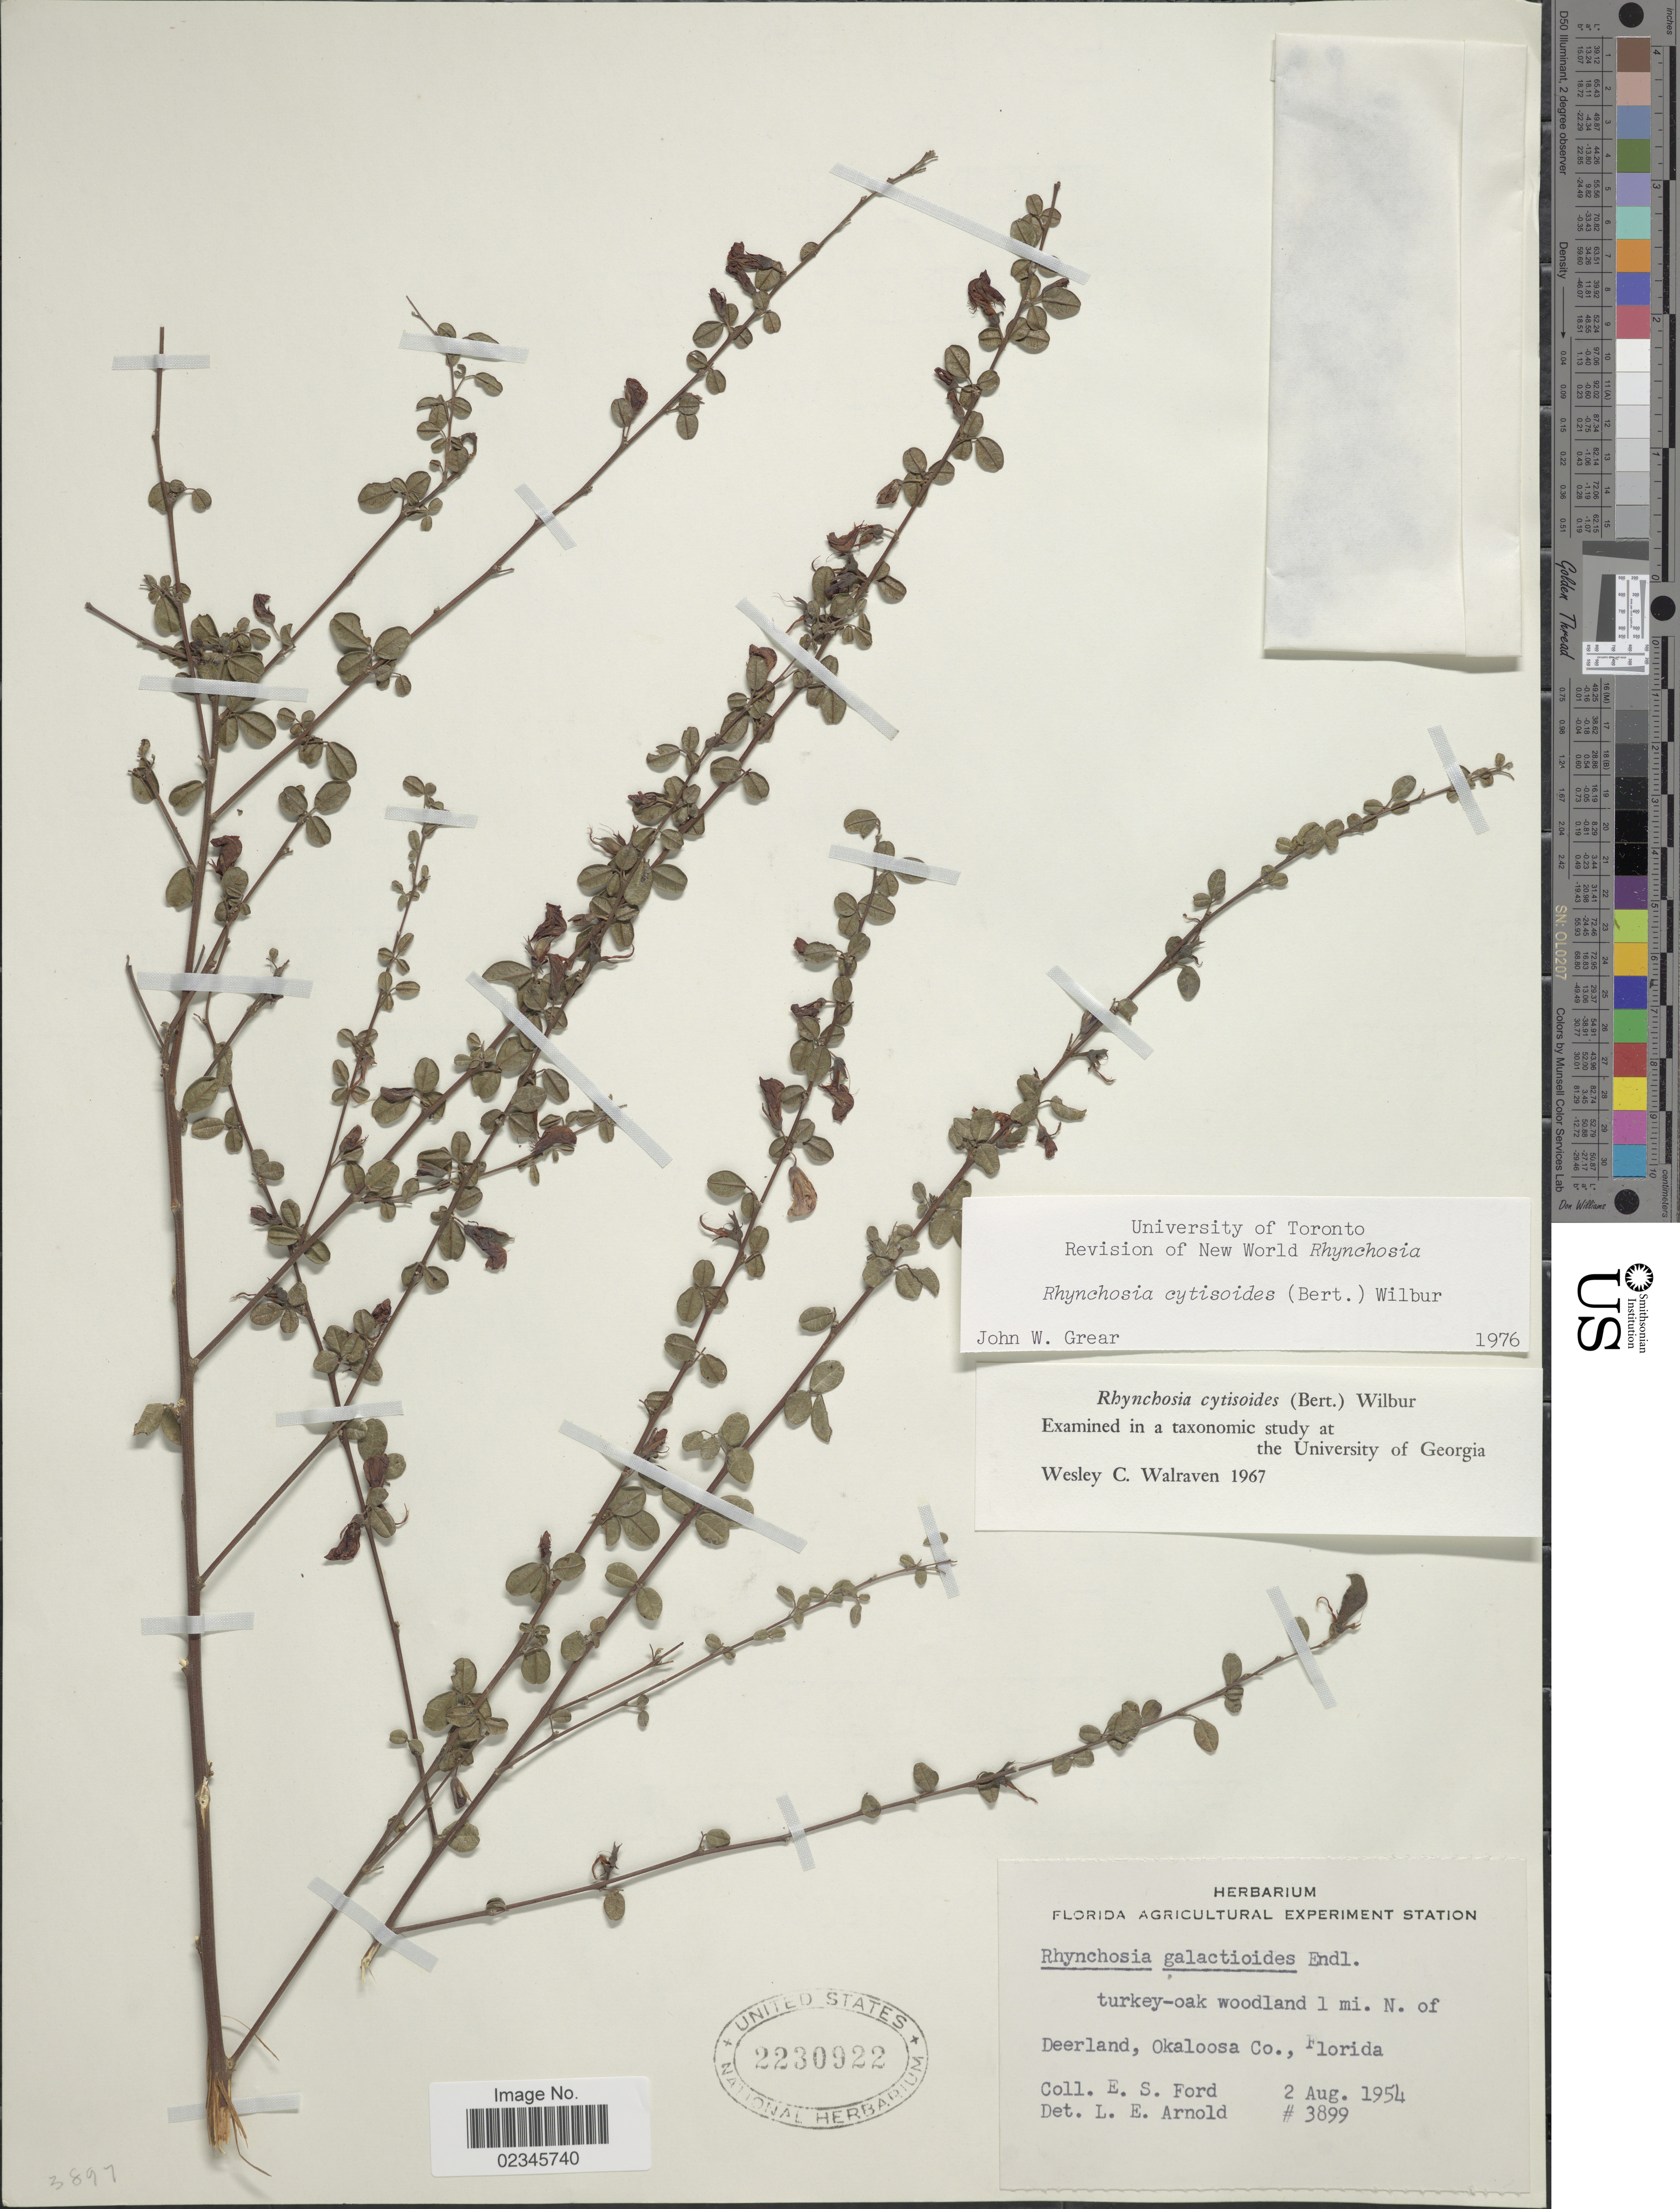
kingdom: Plantae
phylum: Tracheophyta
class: Magnoliopsida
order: Fabales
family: Fabaceae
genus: Rhynchosia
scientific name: Rhynchosia cytisoides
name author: (Bertol.) Wilbur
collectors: E. Ford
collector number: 3899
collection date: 1954-08-02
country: United States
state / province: Florida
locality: Turkey-oak woodland 1 mi. N. of Deerland, Okaloosa Co.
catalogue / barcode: US 2230922